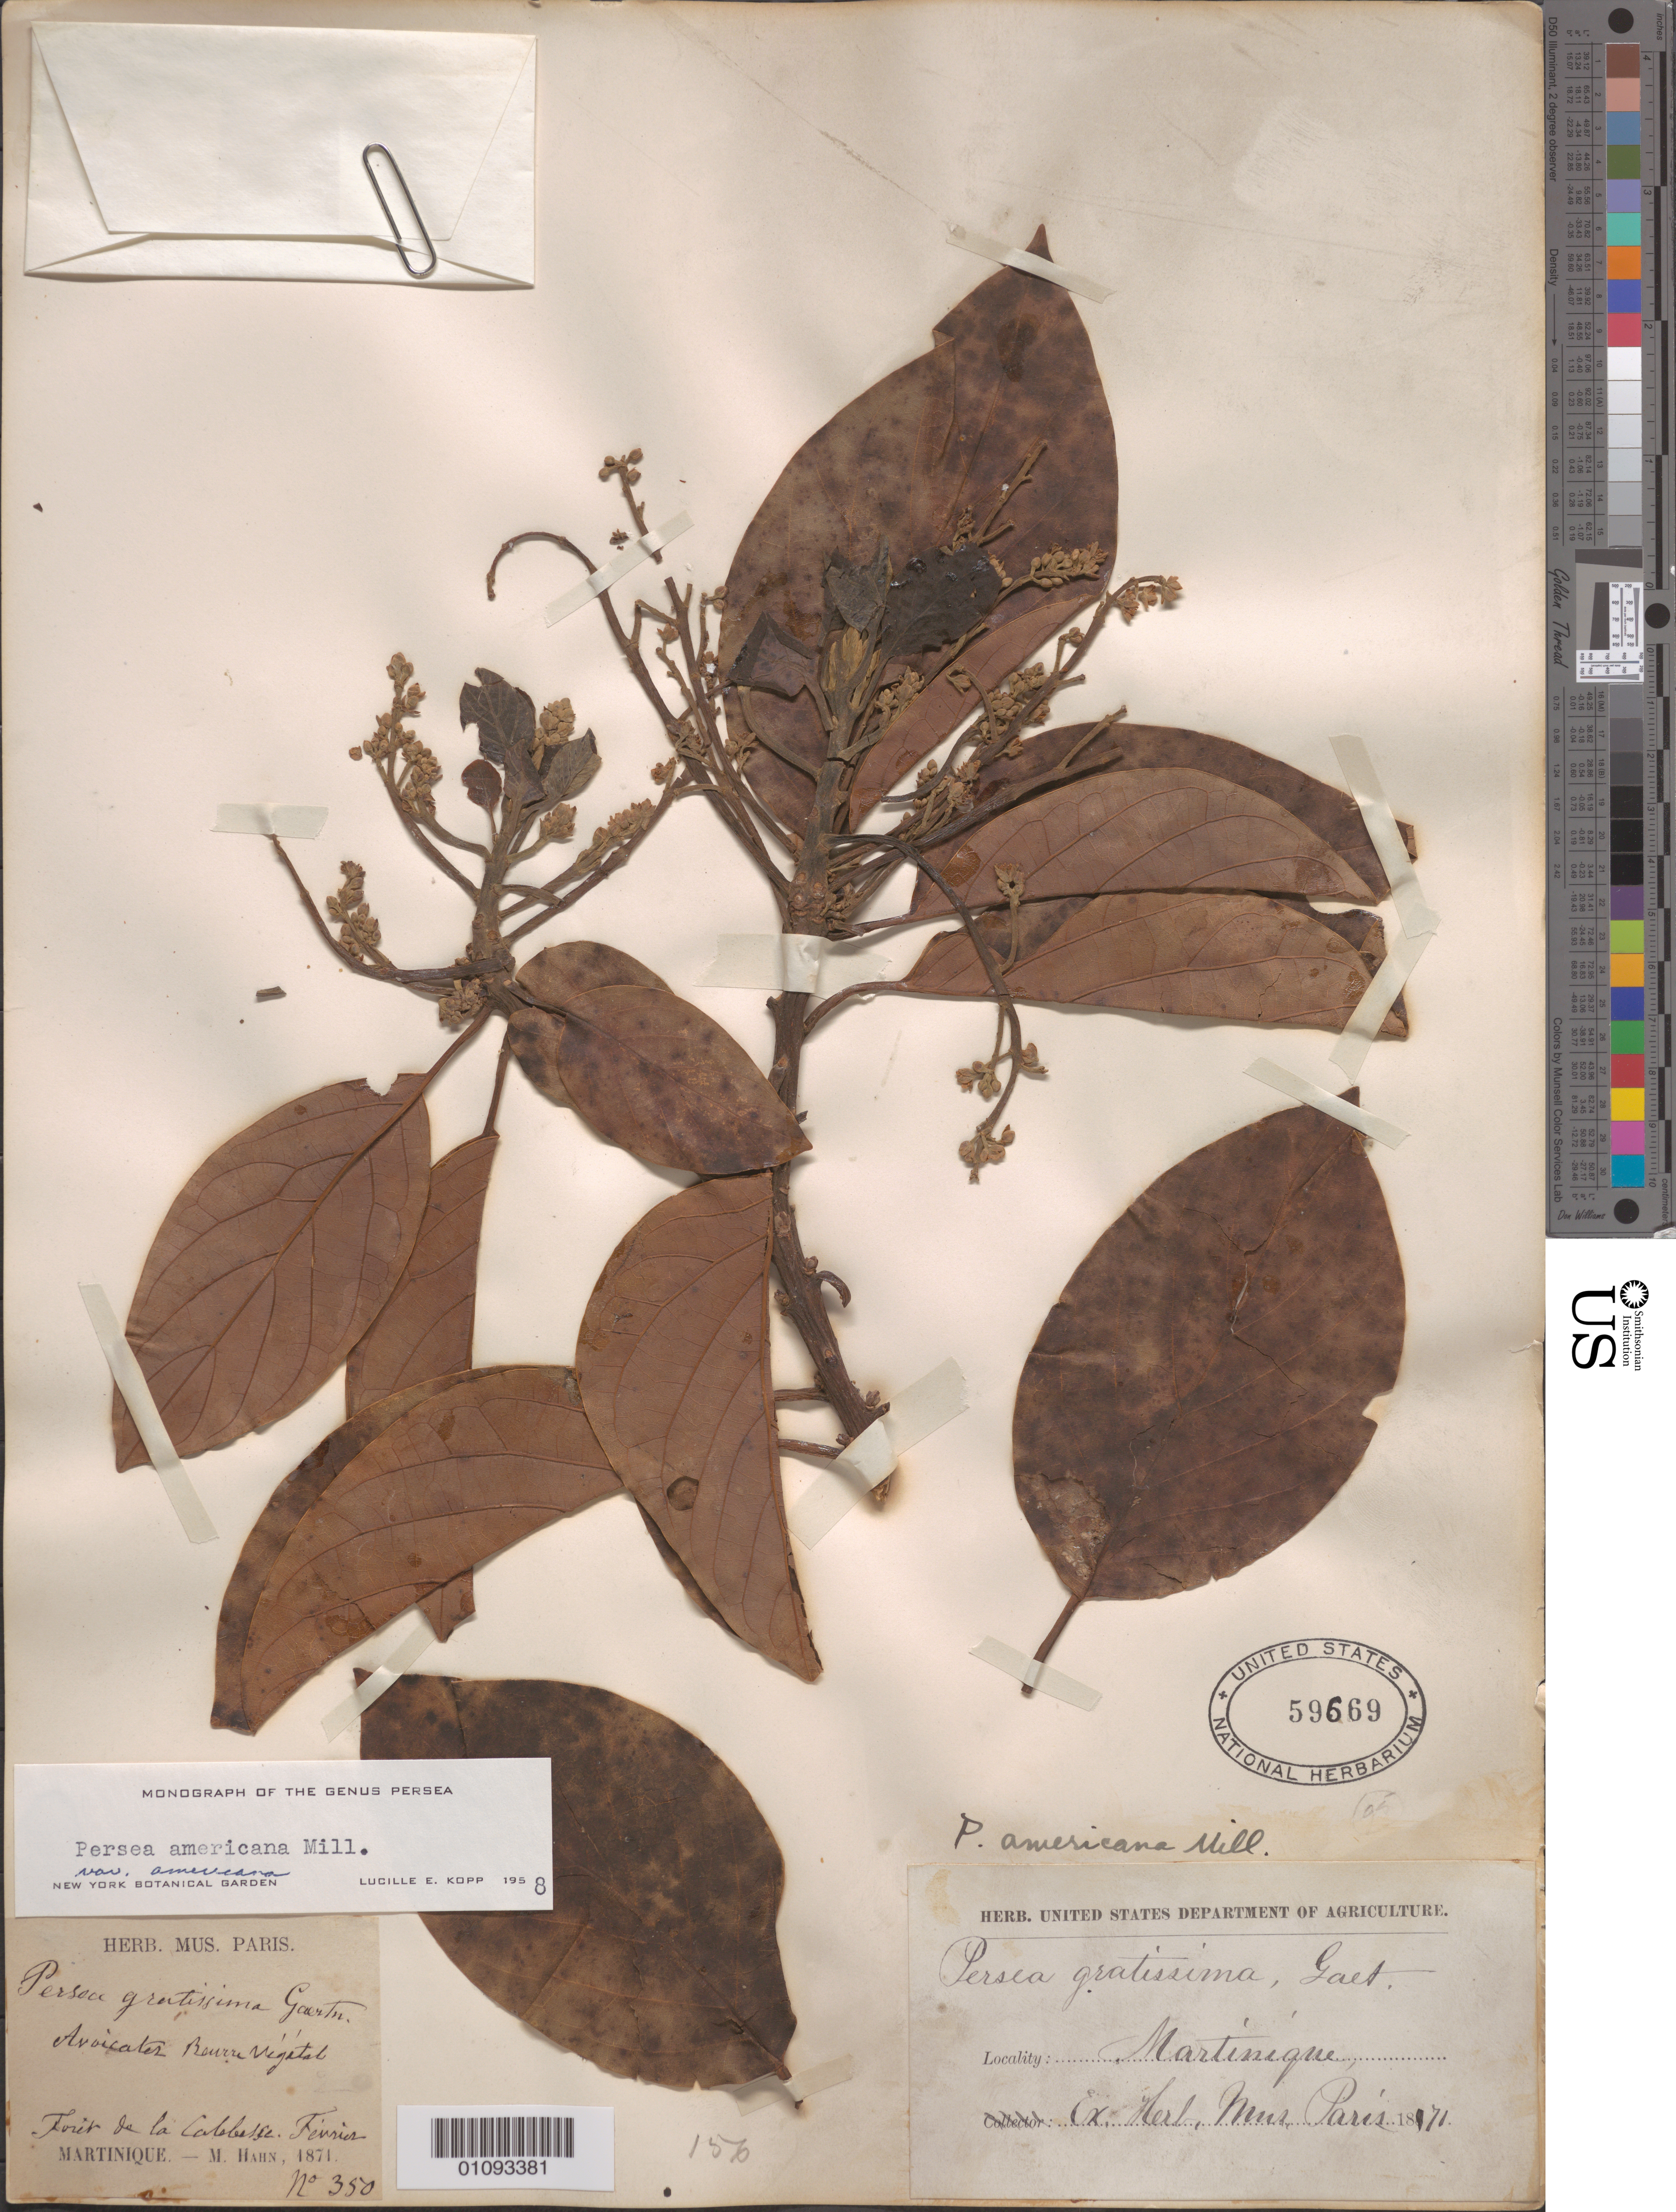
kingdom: Plantae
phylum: Tracheophyta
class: Magnoliopsida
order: Laurales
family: Lauraceae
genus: Persea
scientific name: Persea americana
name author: Mill.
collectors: M. Hahn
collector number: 350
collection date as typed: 1871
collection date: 1871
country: Martinique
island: Martinique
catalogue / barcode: US 59669